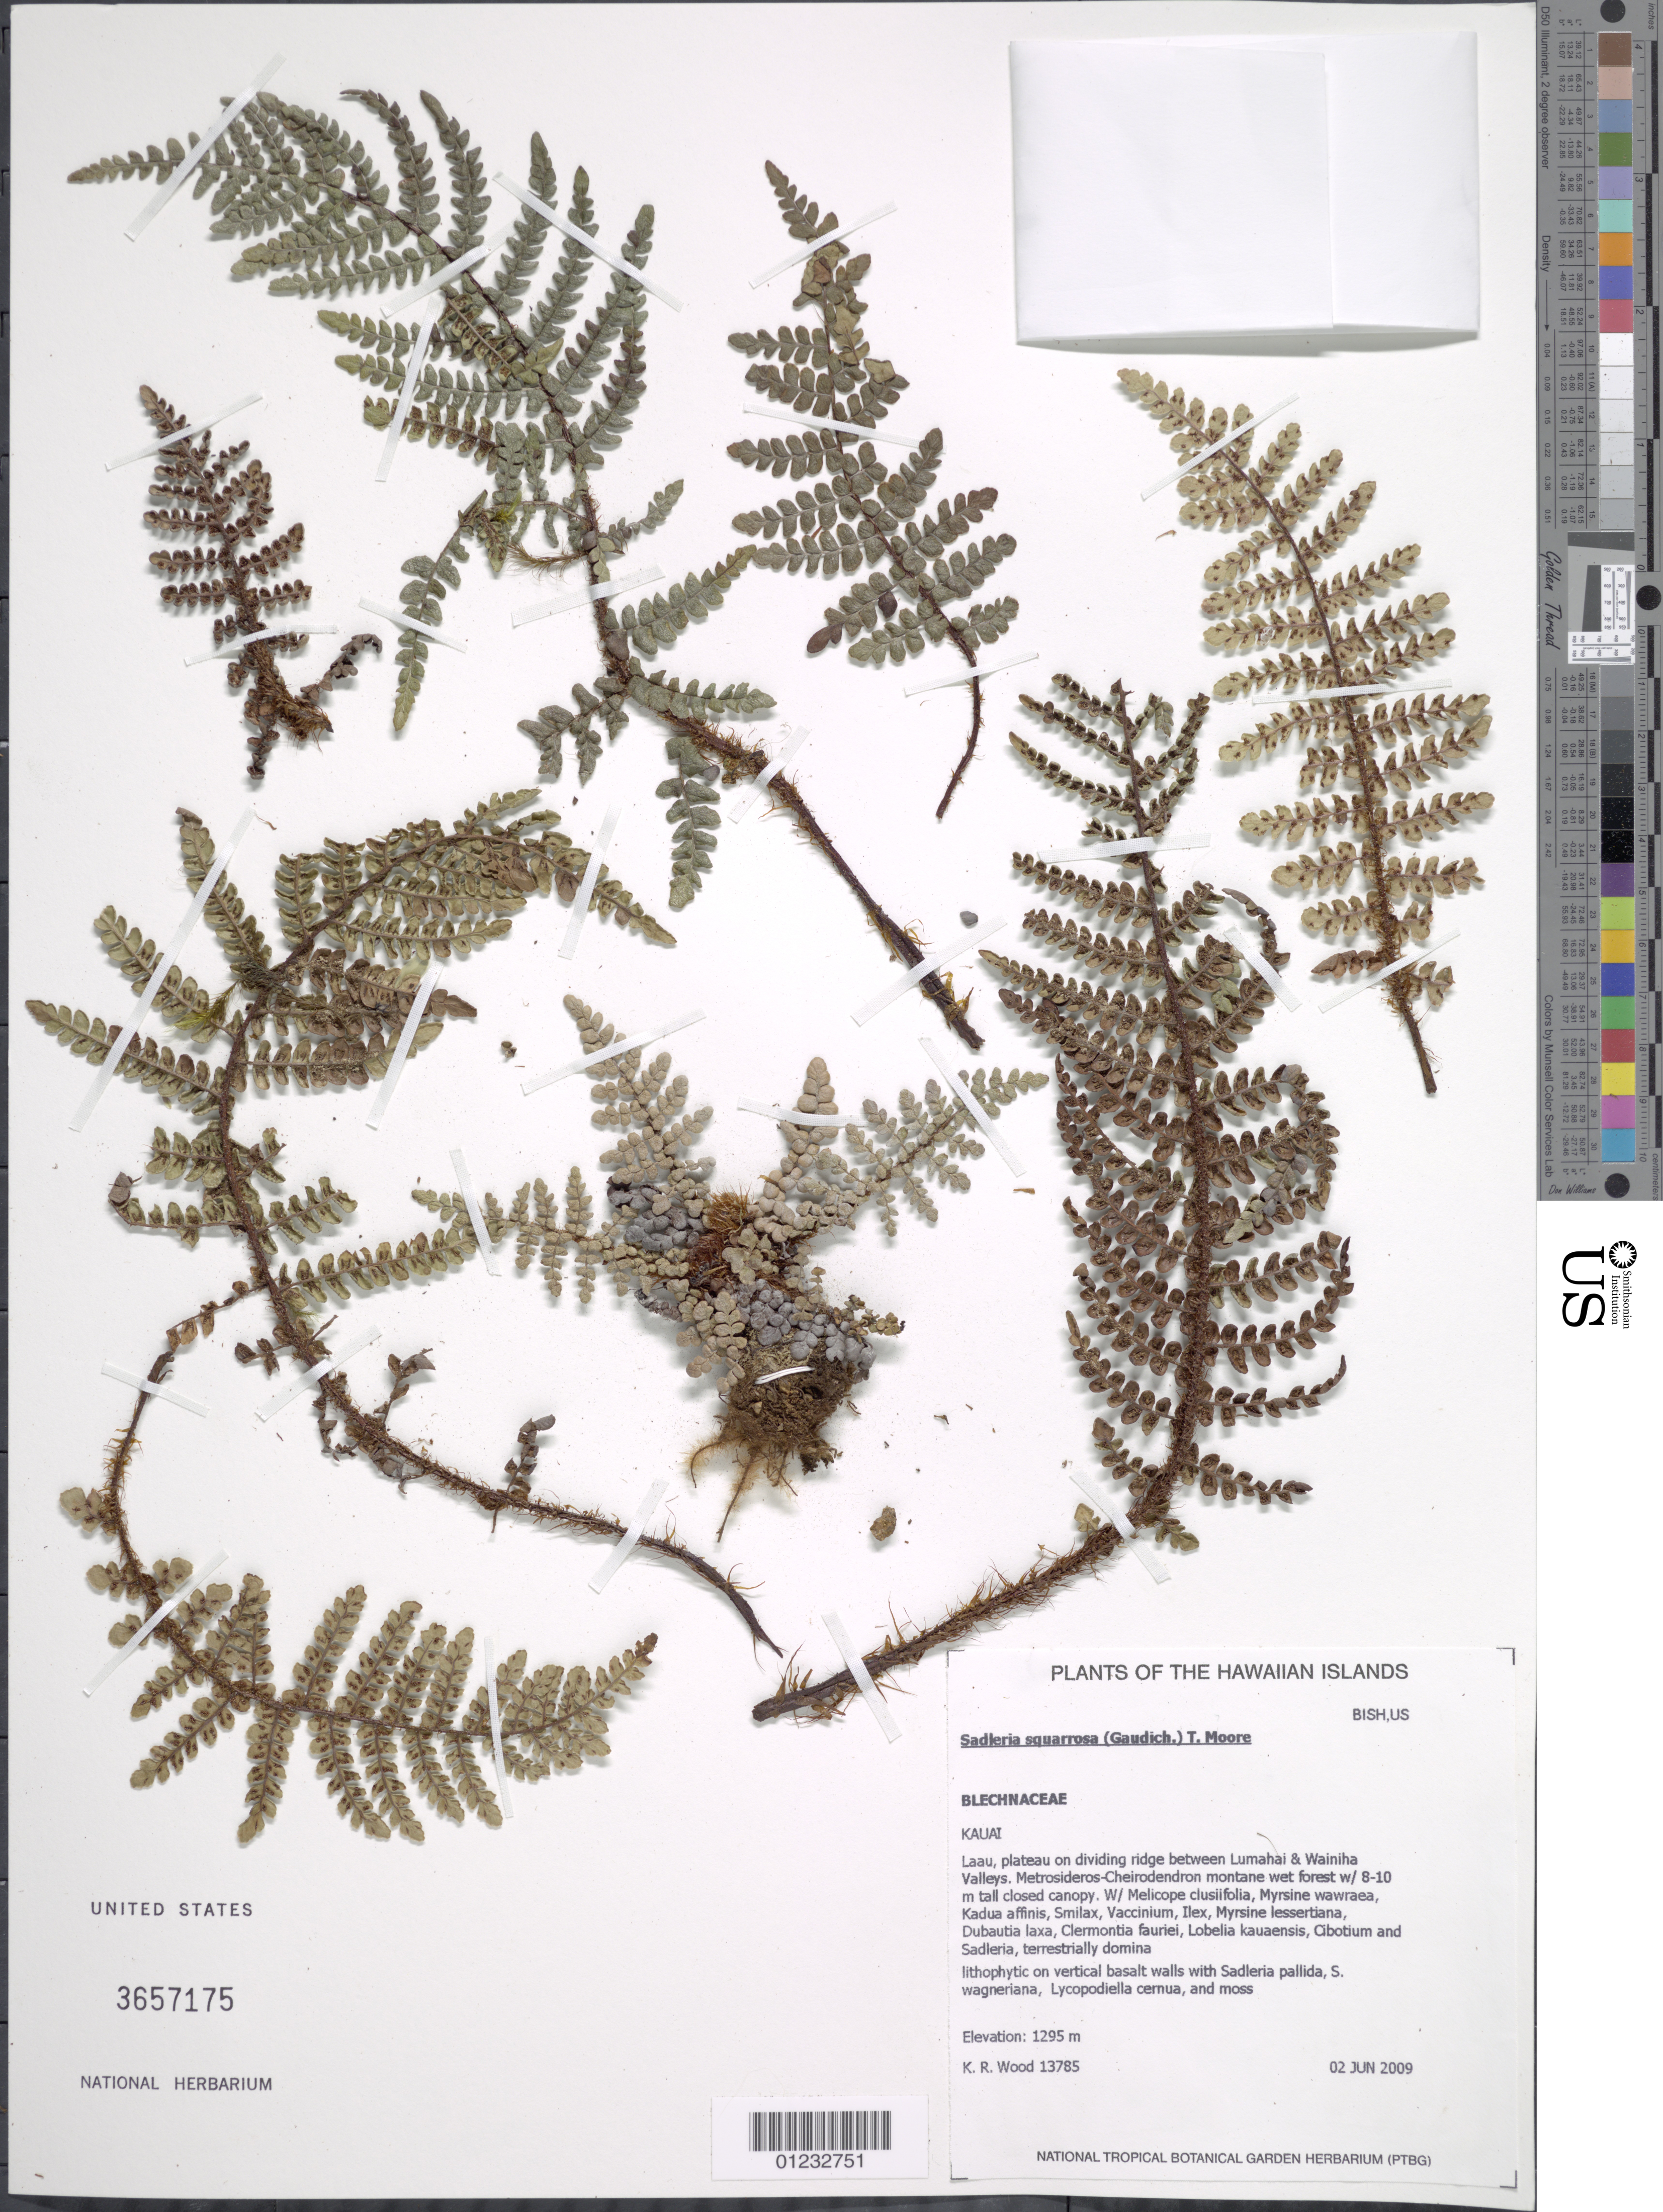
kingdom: Plantae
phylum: Tracheophyta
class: Polypodiopsida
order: Polypodiales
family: Blechnaceae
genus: Sadleria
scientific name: Sadleria squarrosa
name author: (Gaudich.) T. Moore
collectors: K. R. Wood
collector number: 13785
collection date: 2009-06-02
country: United States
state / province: Hawaii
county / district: Kauai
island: Kaua'i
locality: Laau, plateau on dividing ridge between Lumahai & Wainiha Valleys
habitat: Montane wet forest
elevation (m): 1295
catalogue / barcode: US 3657175